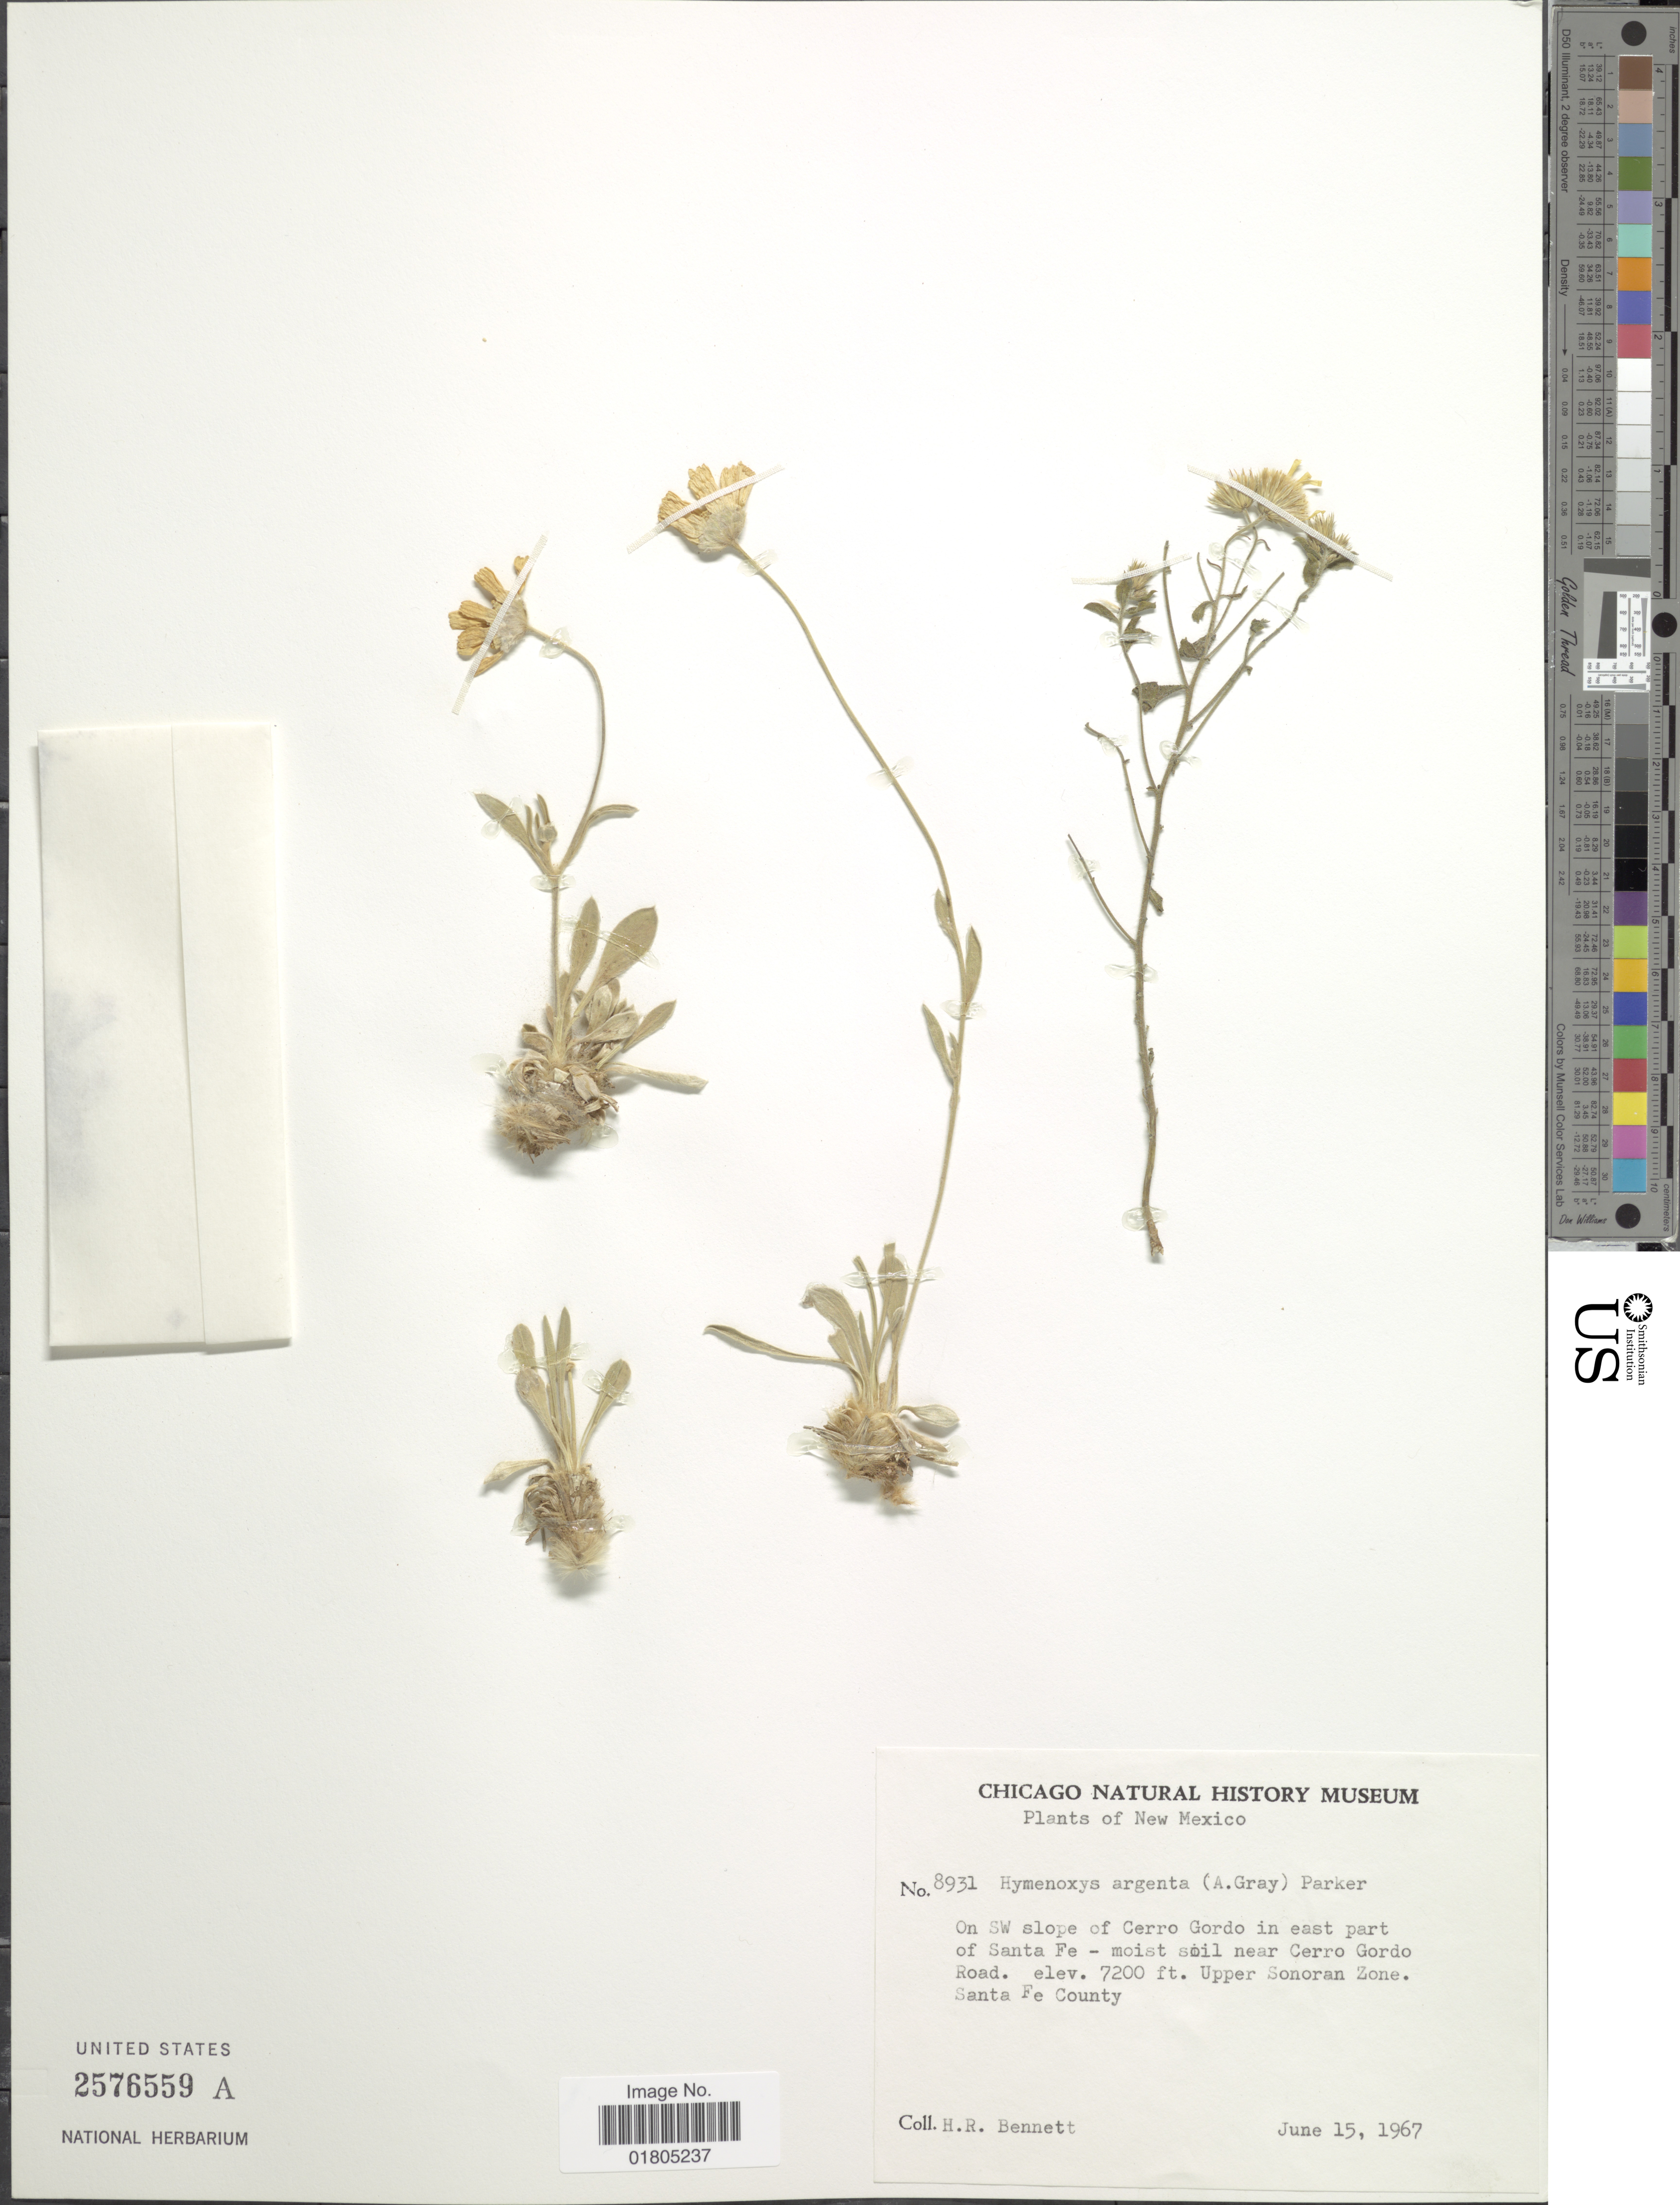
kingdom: Plantae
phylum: Tracheophyta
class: Magnoliopsida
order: Asterales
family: Asteraceae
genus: Actinea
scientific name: Actinea argentea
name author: (A. Gray) Kuntze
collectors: H. R. Bennett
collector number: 8931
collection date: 1967-06-15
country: United States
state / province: New Mexico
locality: On SW slope of Cerro Gordo in east of part of Santa Fe, moist soil near Cerro Gordo Road, Upper Sonoran Zone, Sante Fe County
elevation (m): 2195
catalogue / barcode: US 2576559A